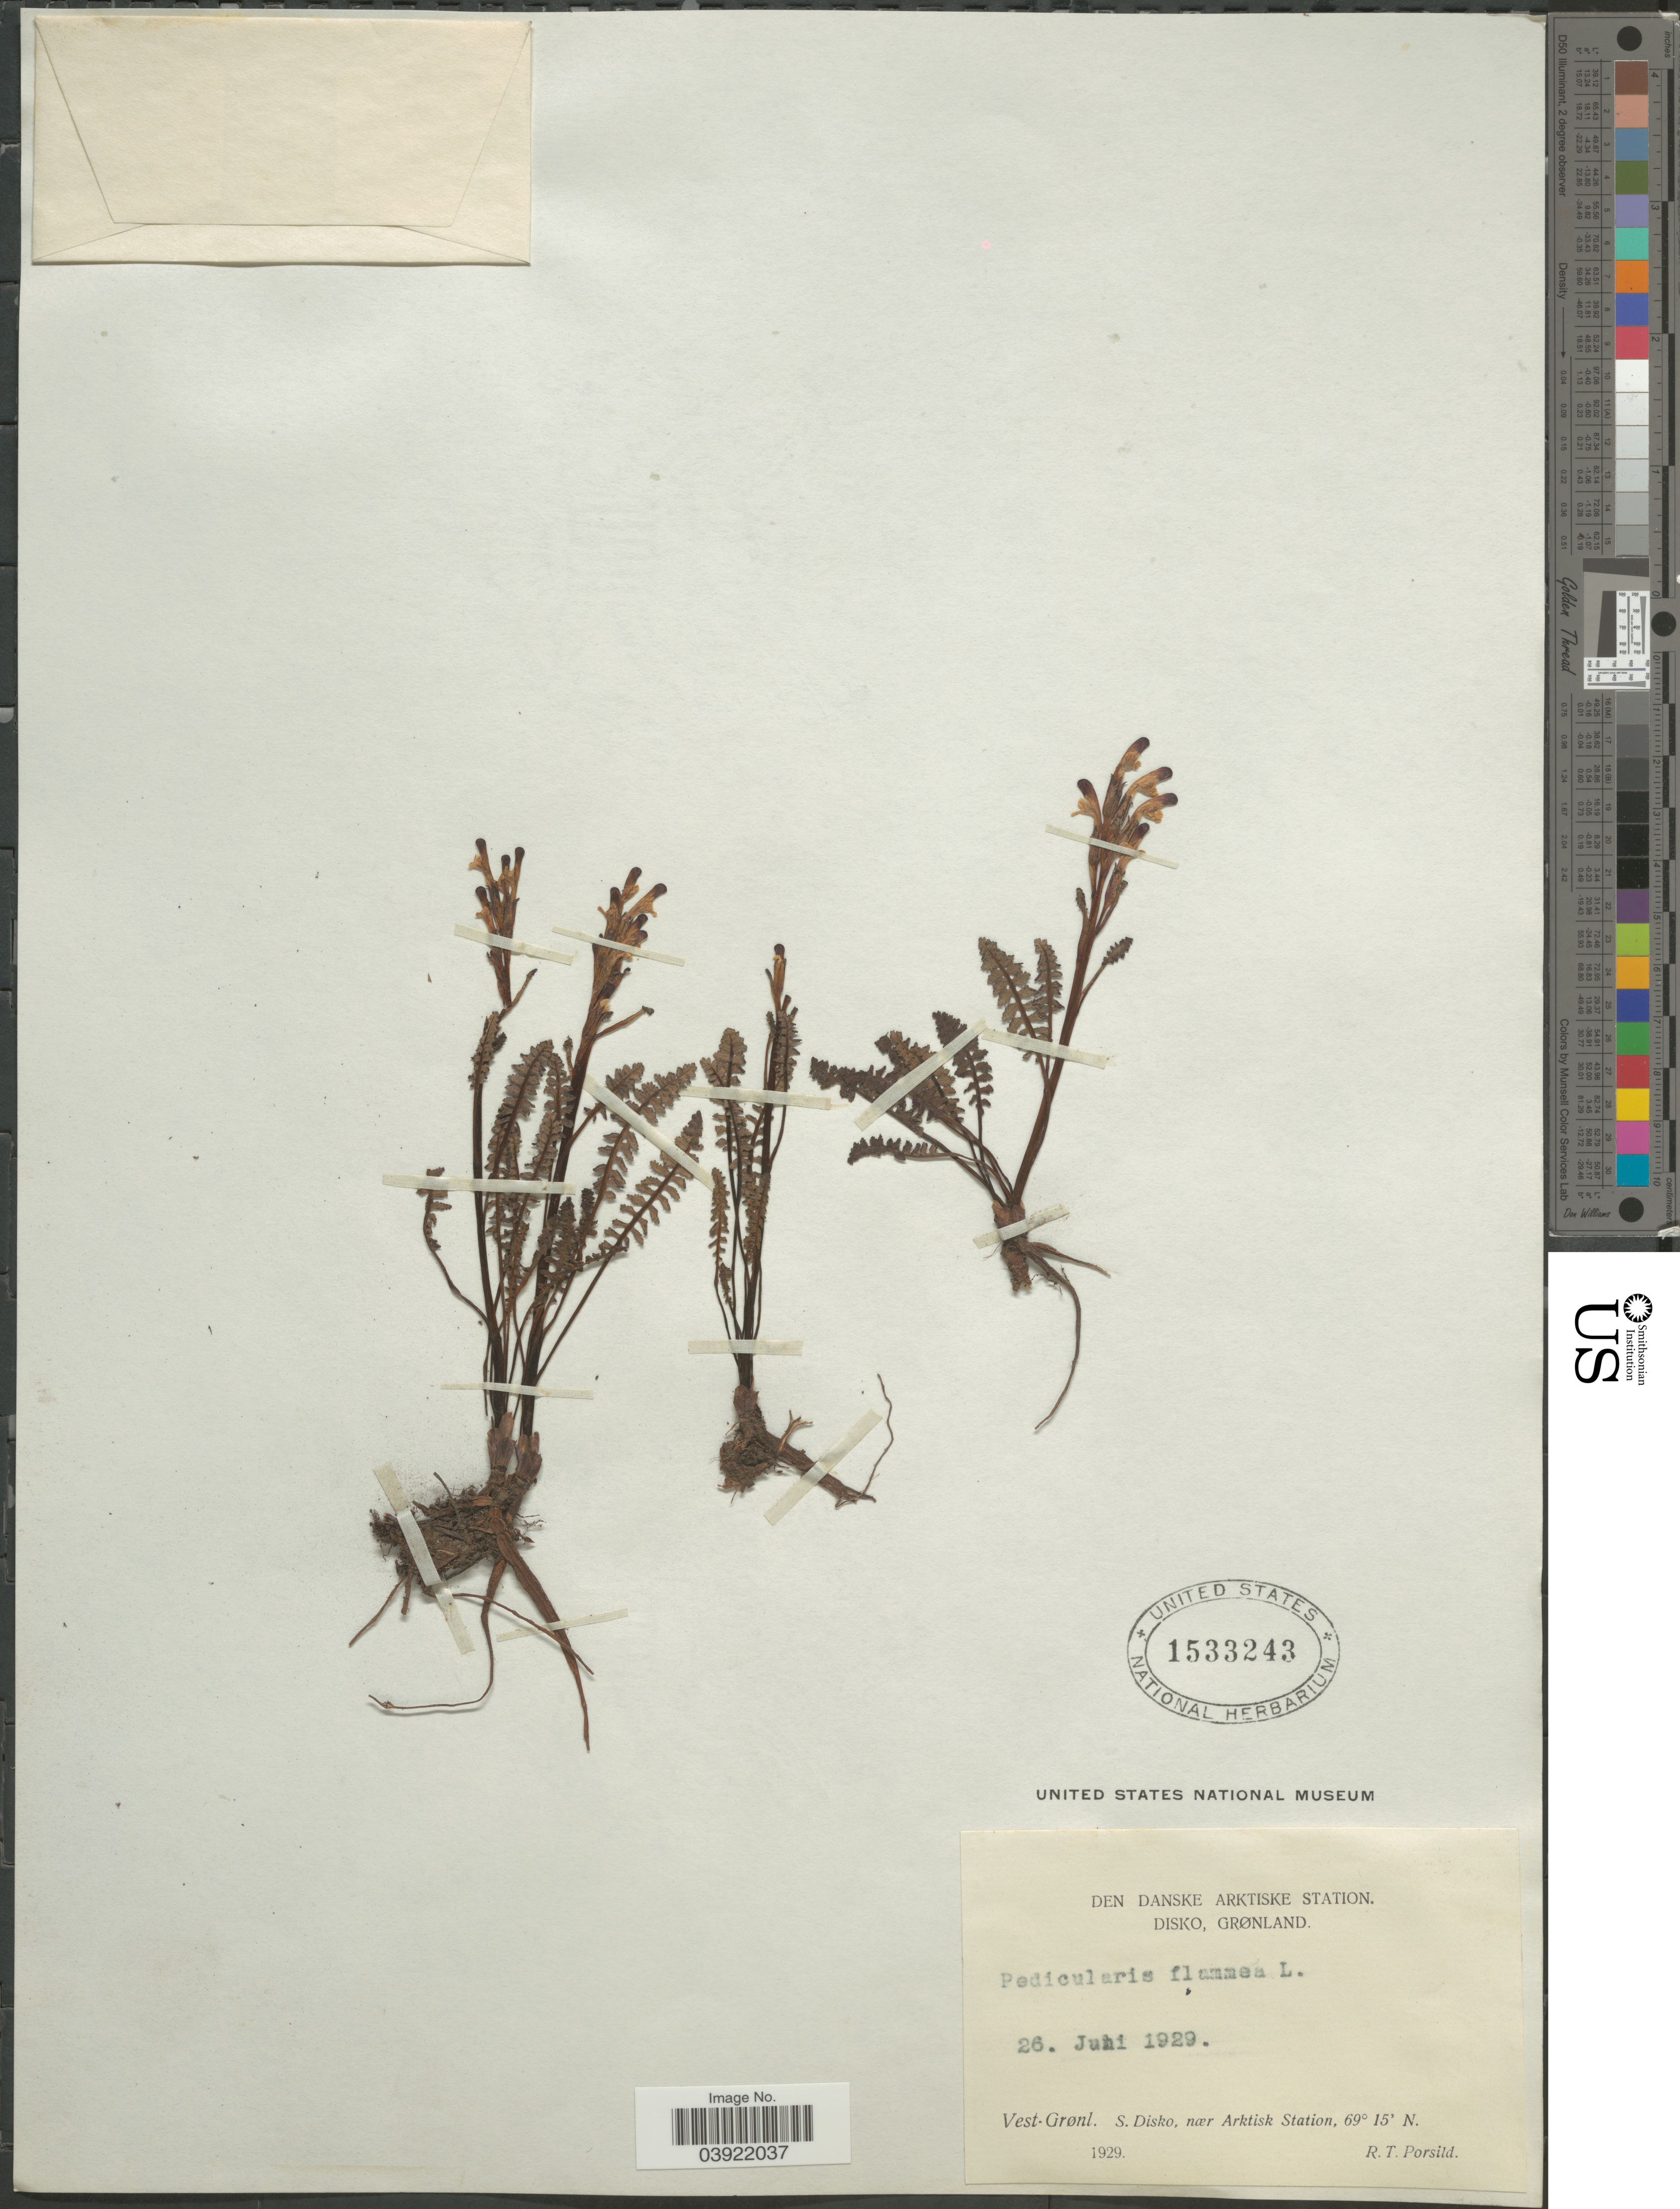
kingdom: Plantae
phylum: Tracheophyta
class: Magnoliopsida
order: Lamiales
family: Orobanchaceae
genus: Pedicularis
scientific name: Pedicularis flammea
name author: L.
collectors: R. T. Porsild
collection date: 1929-06-26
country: Greenland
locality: Den Danske Arktiske Station, Disko, Grønland. Vest-Grønl. S. Disko, naer Arktisk Station.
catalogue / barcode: US 1533243